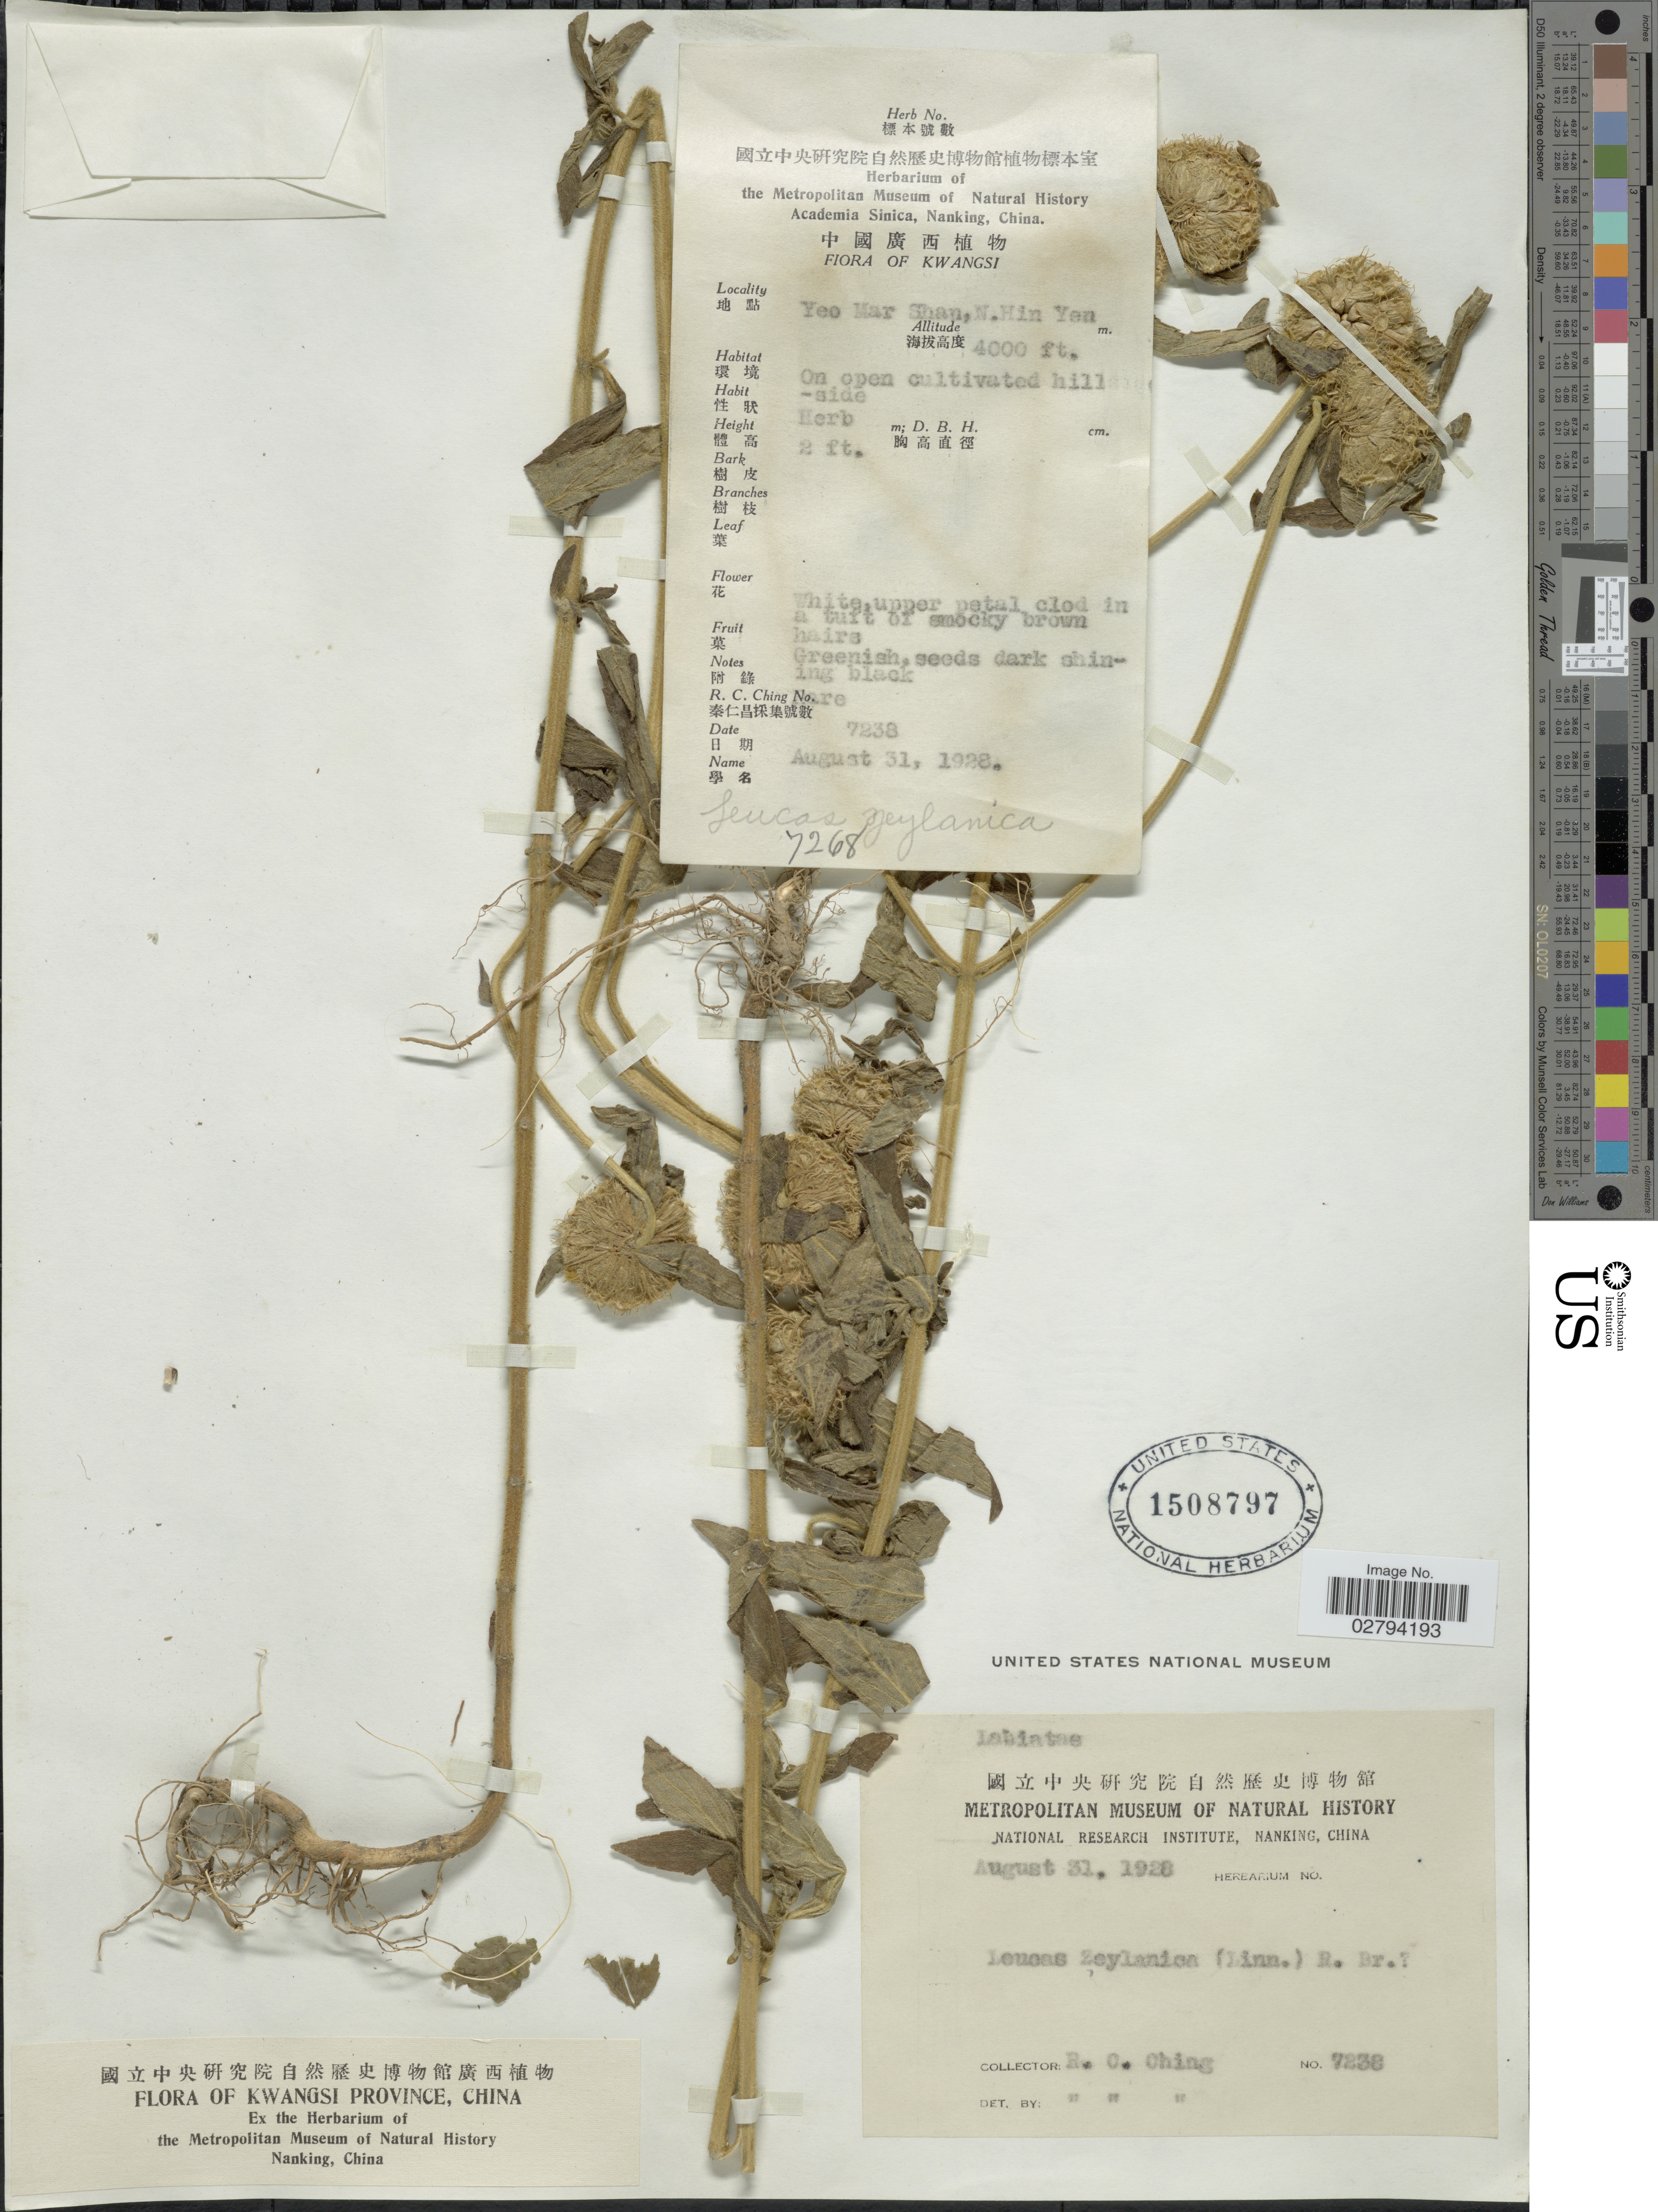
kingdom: Plantae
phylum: Tracheophyta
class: Magnoliopsida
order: Lamiales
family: Lamiaceae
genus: Leucas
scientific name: Leucas zeylanica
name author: (L.) W.T. Aiton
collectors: R. C. Ching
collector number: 7238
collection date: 1928-08-31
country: China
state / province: Guangxi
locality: Kwangsi Province, China. Yeo Mar Shan, N. Hin Yen.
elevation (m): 1219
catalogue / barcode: US 1508797